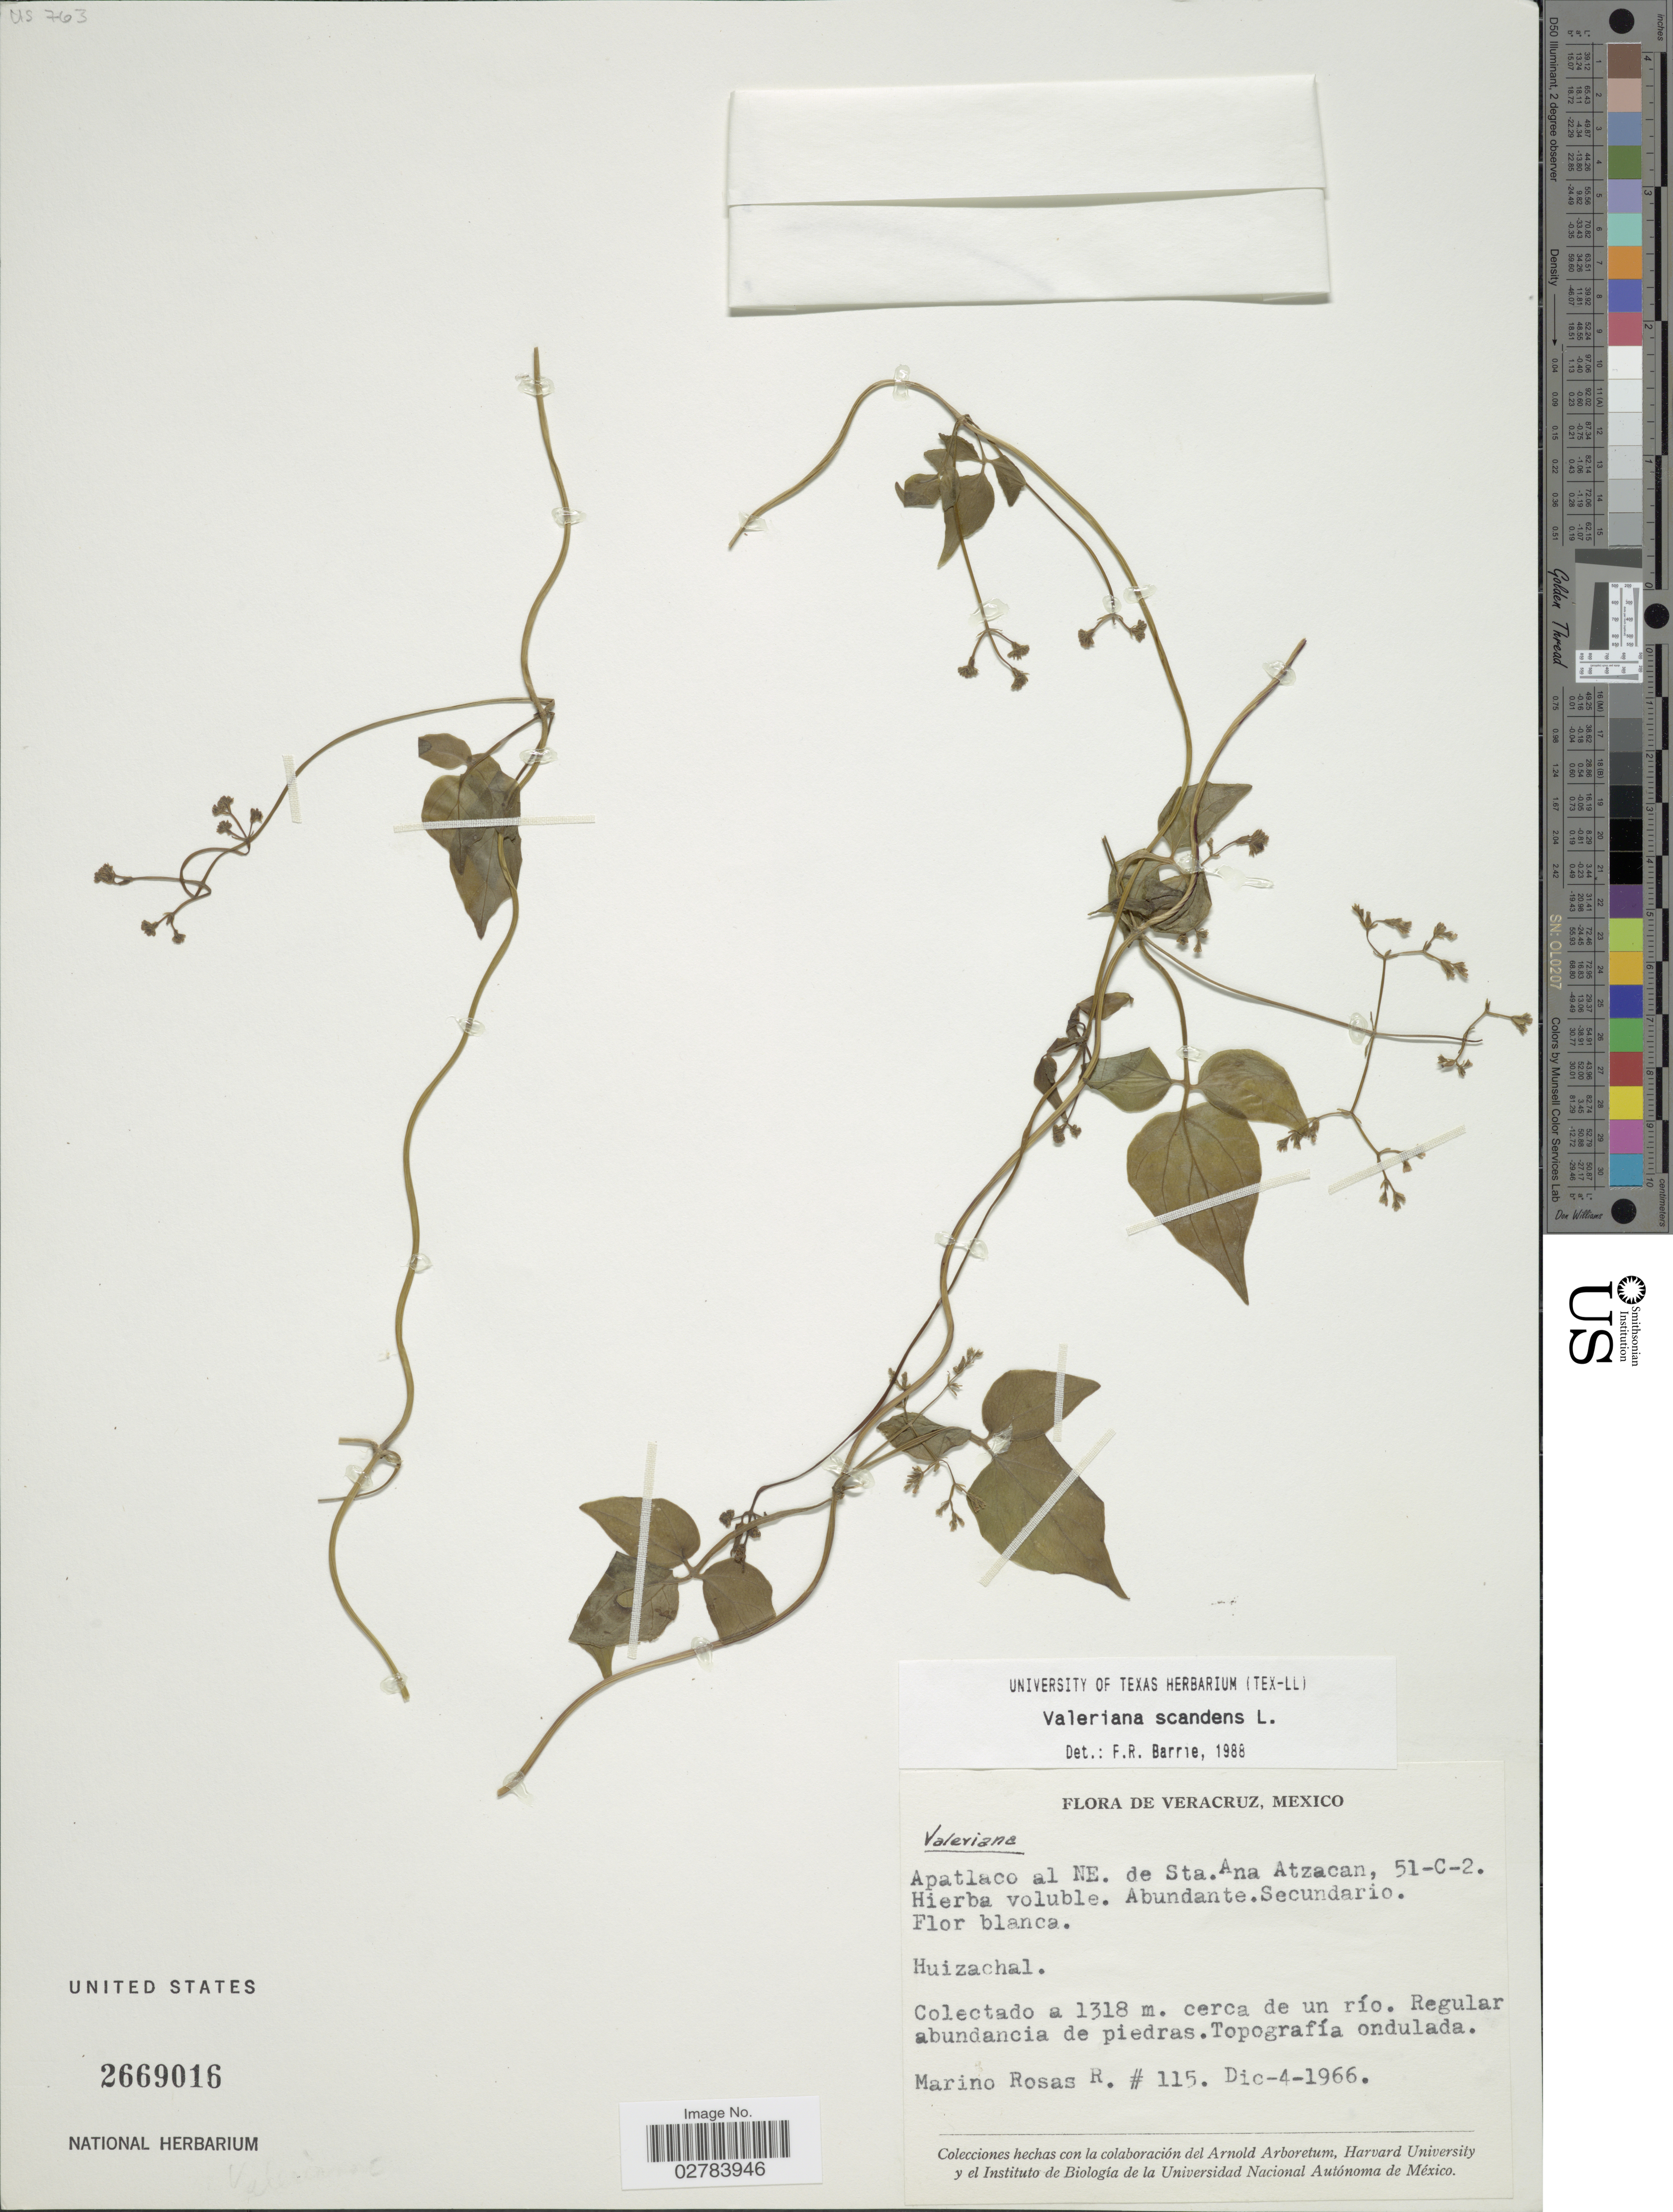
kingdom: Plantae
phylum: Tracheophyta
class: Magnoliopsida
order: Dipsacales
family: Caprifoliaceae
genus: Valeriana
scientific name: Valeriana scandens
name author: L.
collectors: M. Rosas R.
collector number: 115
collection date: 1966-12-04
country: Mexico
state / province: Veracruz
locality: Veracruz, Apatlaco al NE. de Sta. Ana Atzacan, 51-C-2, Huizachal.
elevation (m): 1318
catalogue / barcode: US 2669016